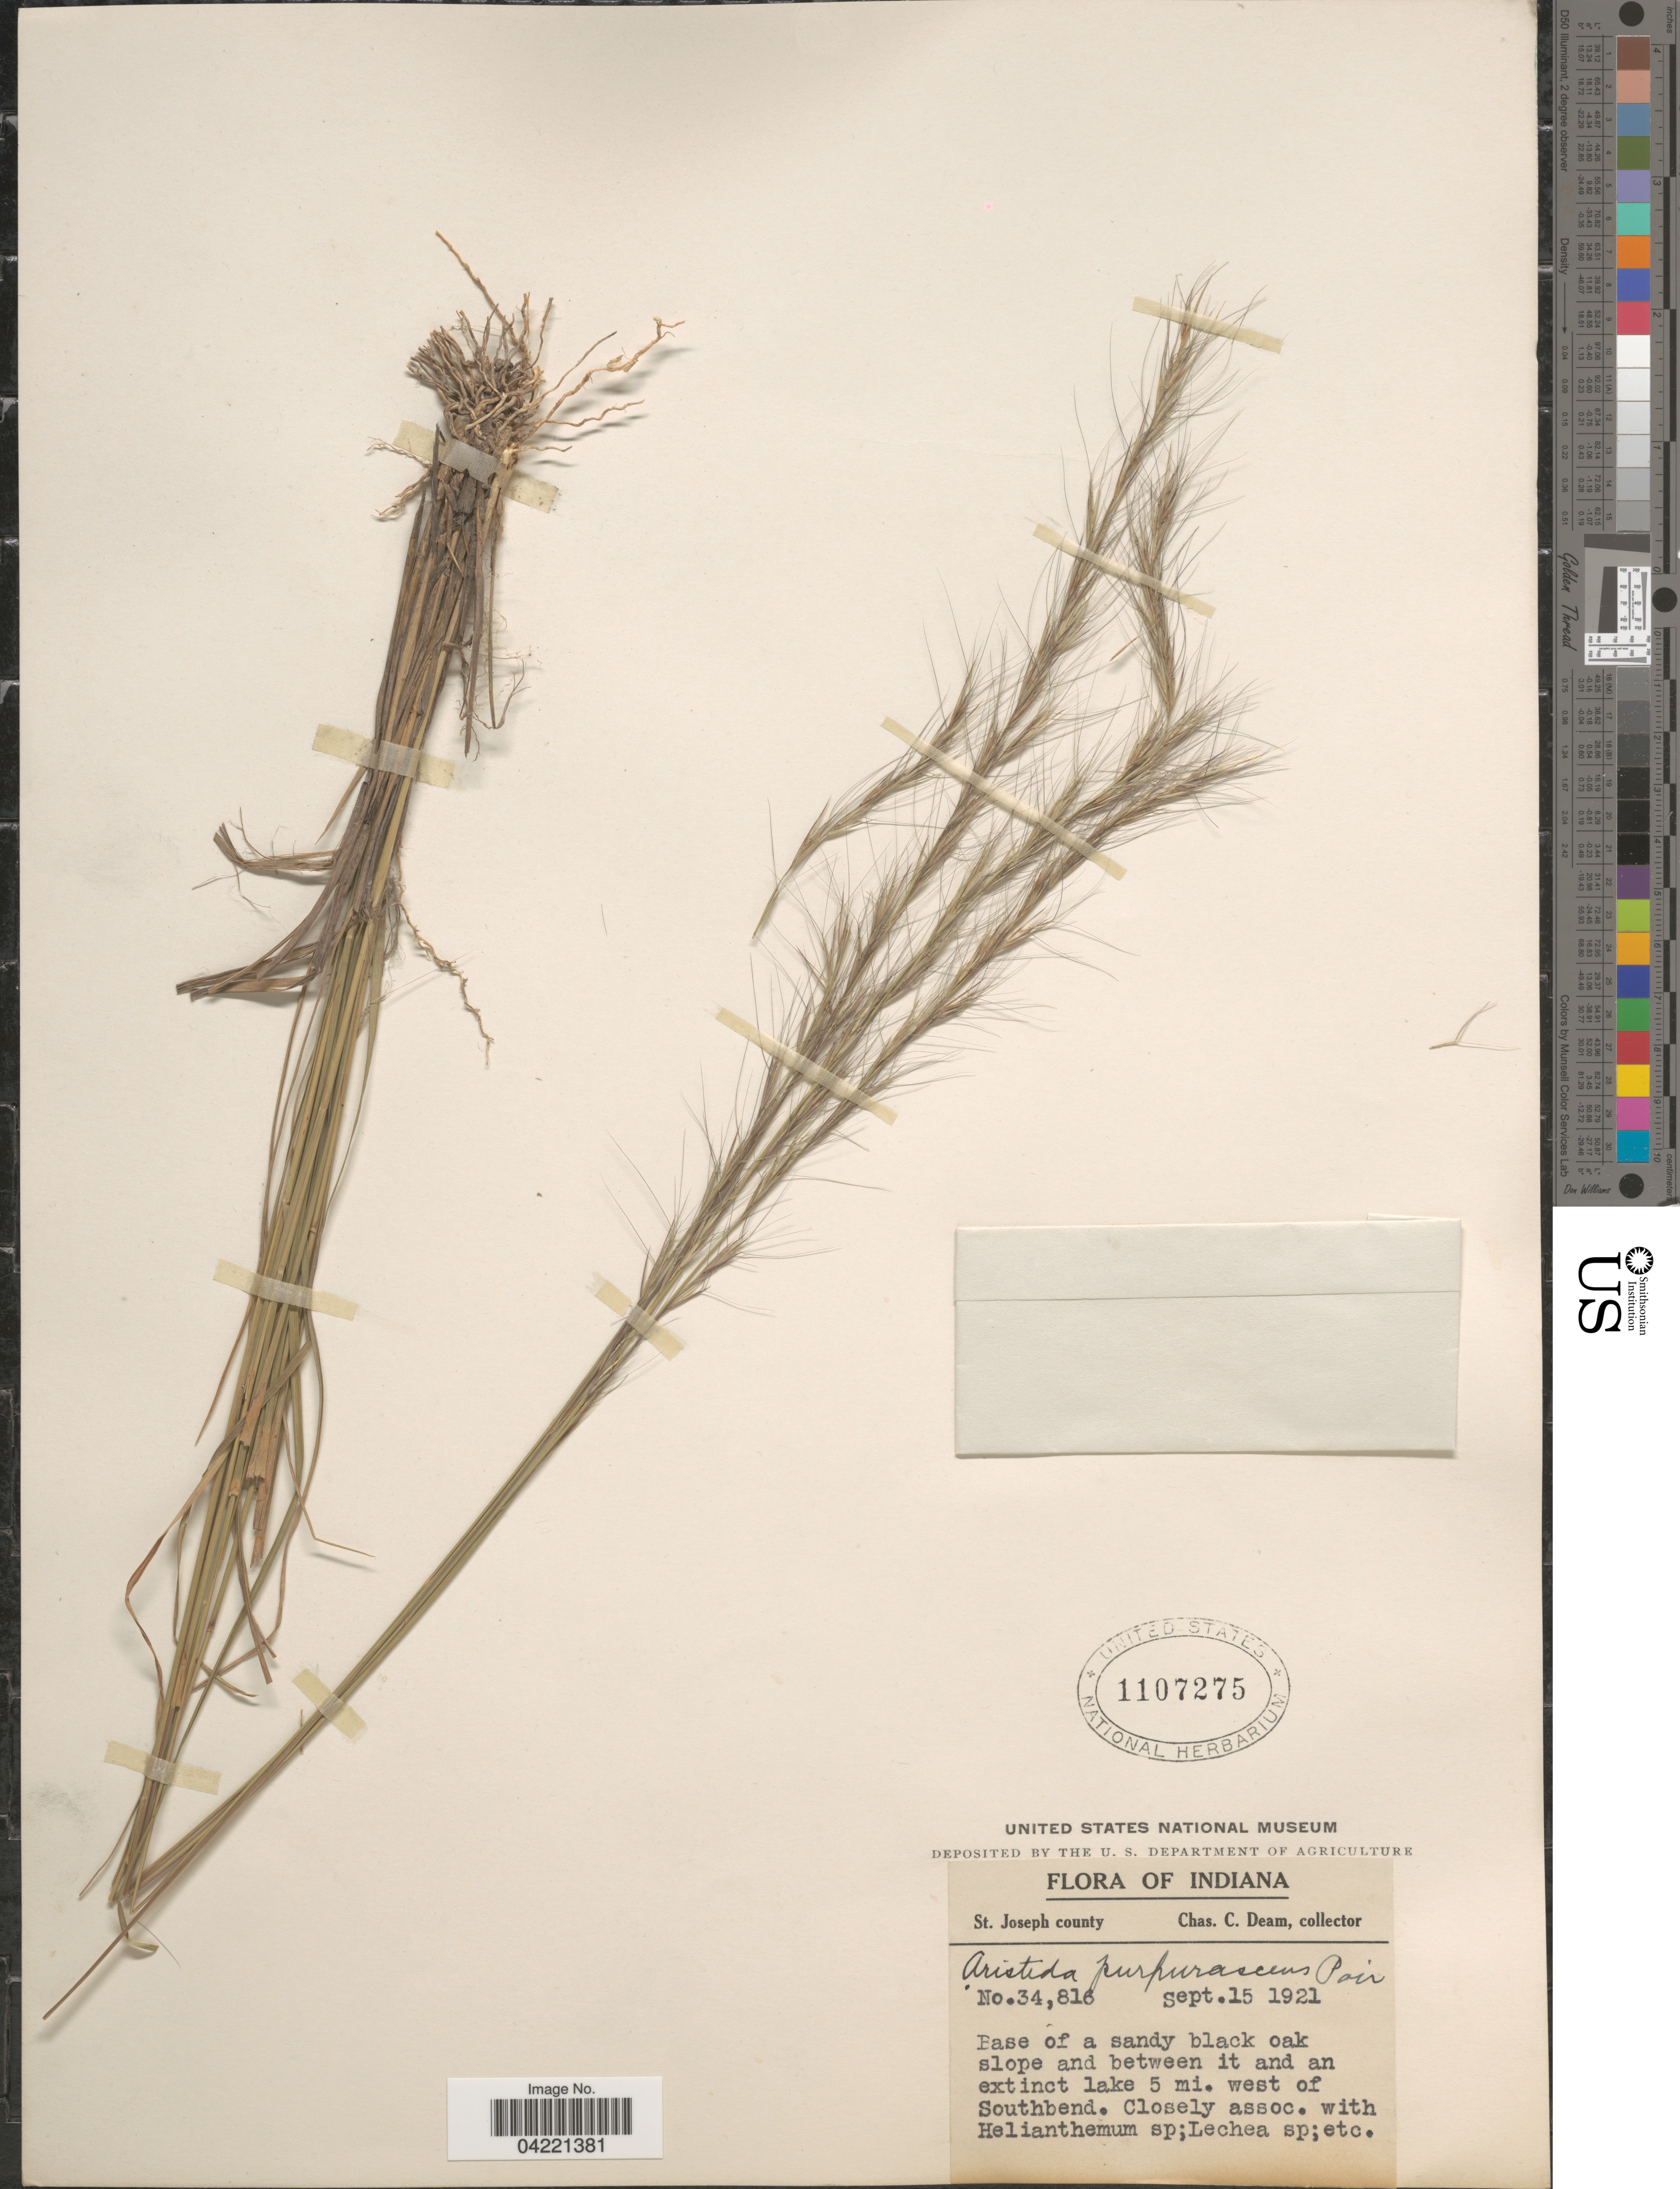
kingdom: Plantae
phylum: Tracheophyta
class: Liliopsida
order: Poales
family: Poaceae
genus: Aristida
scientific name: Aristida purpurascens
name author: Poir.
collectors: C. C. Deam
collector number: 34816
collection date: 1921-09-15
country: United States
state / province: Indiana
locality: St. Joseph County. Base of a sandy black oak slope and between it and an extinct lake 5 mi. west of Southbend.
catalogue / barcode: US 1107275